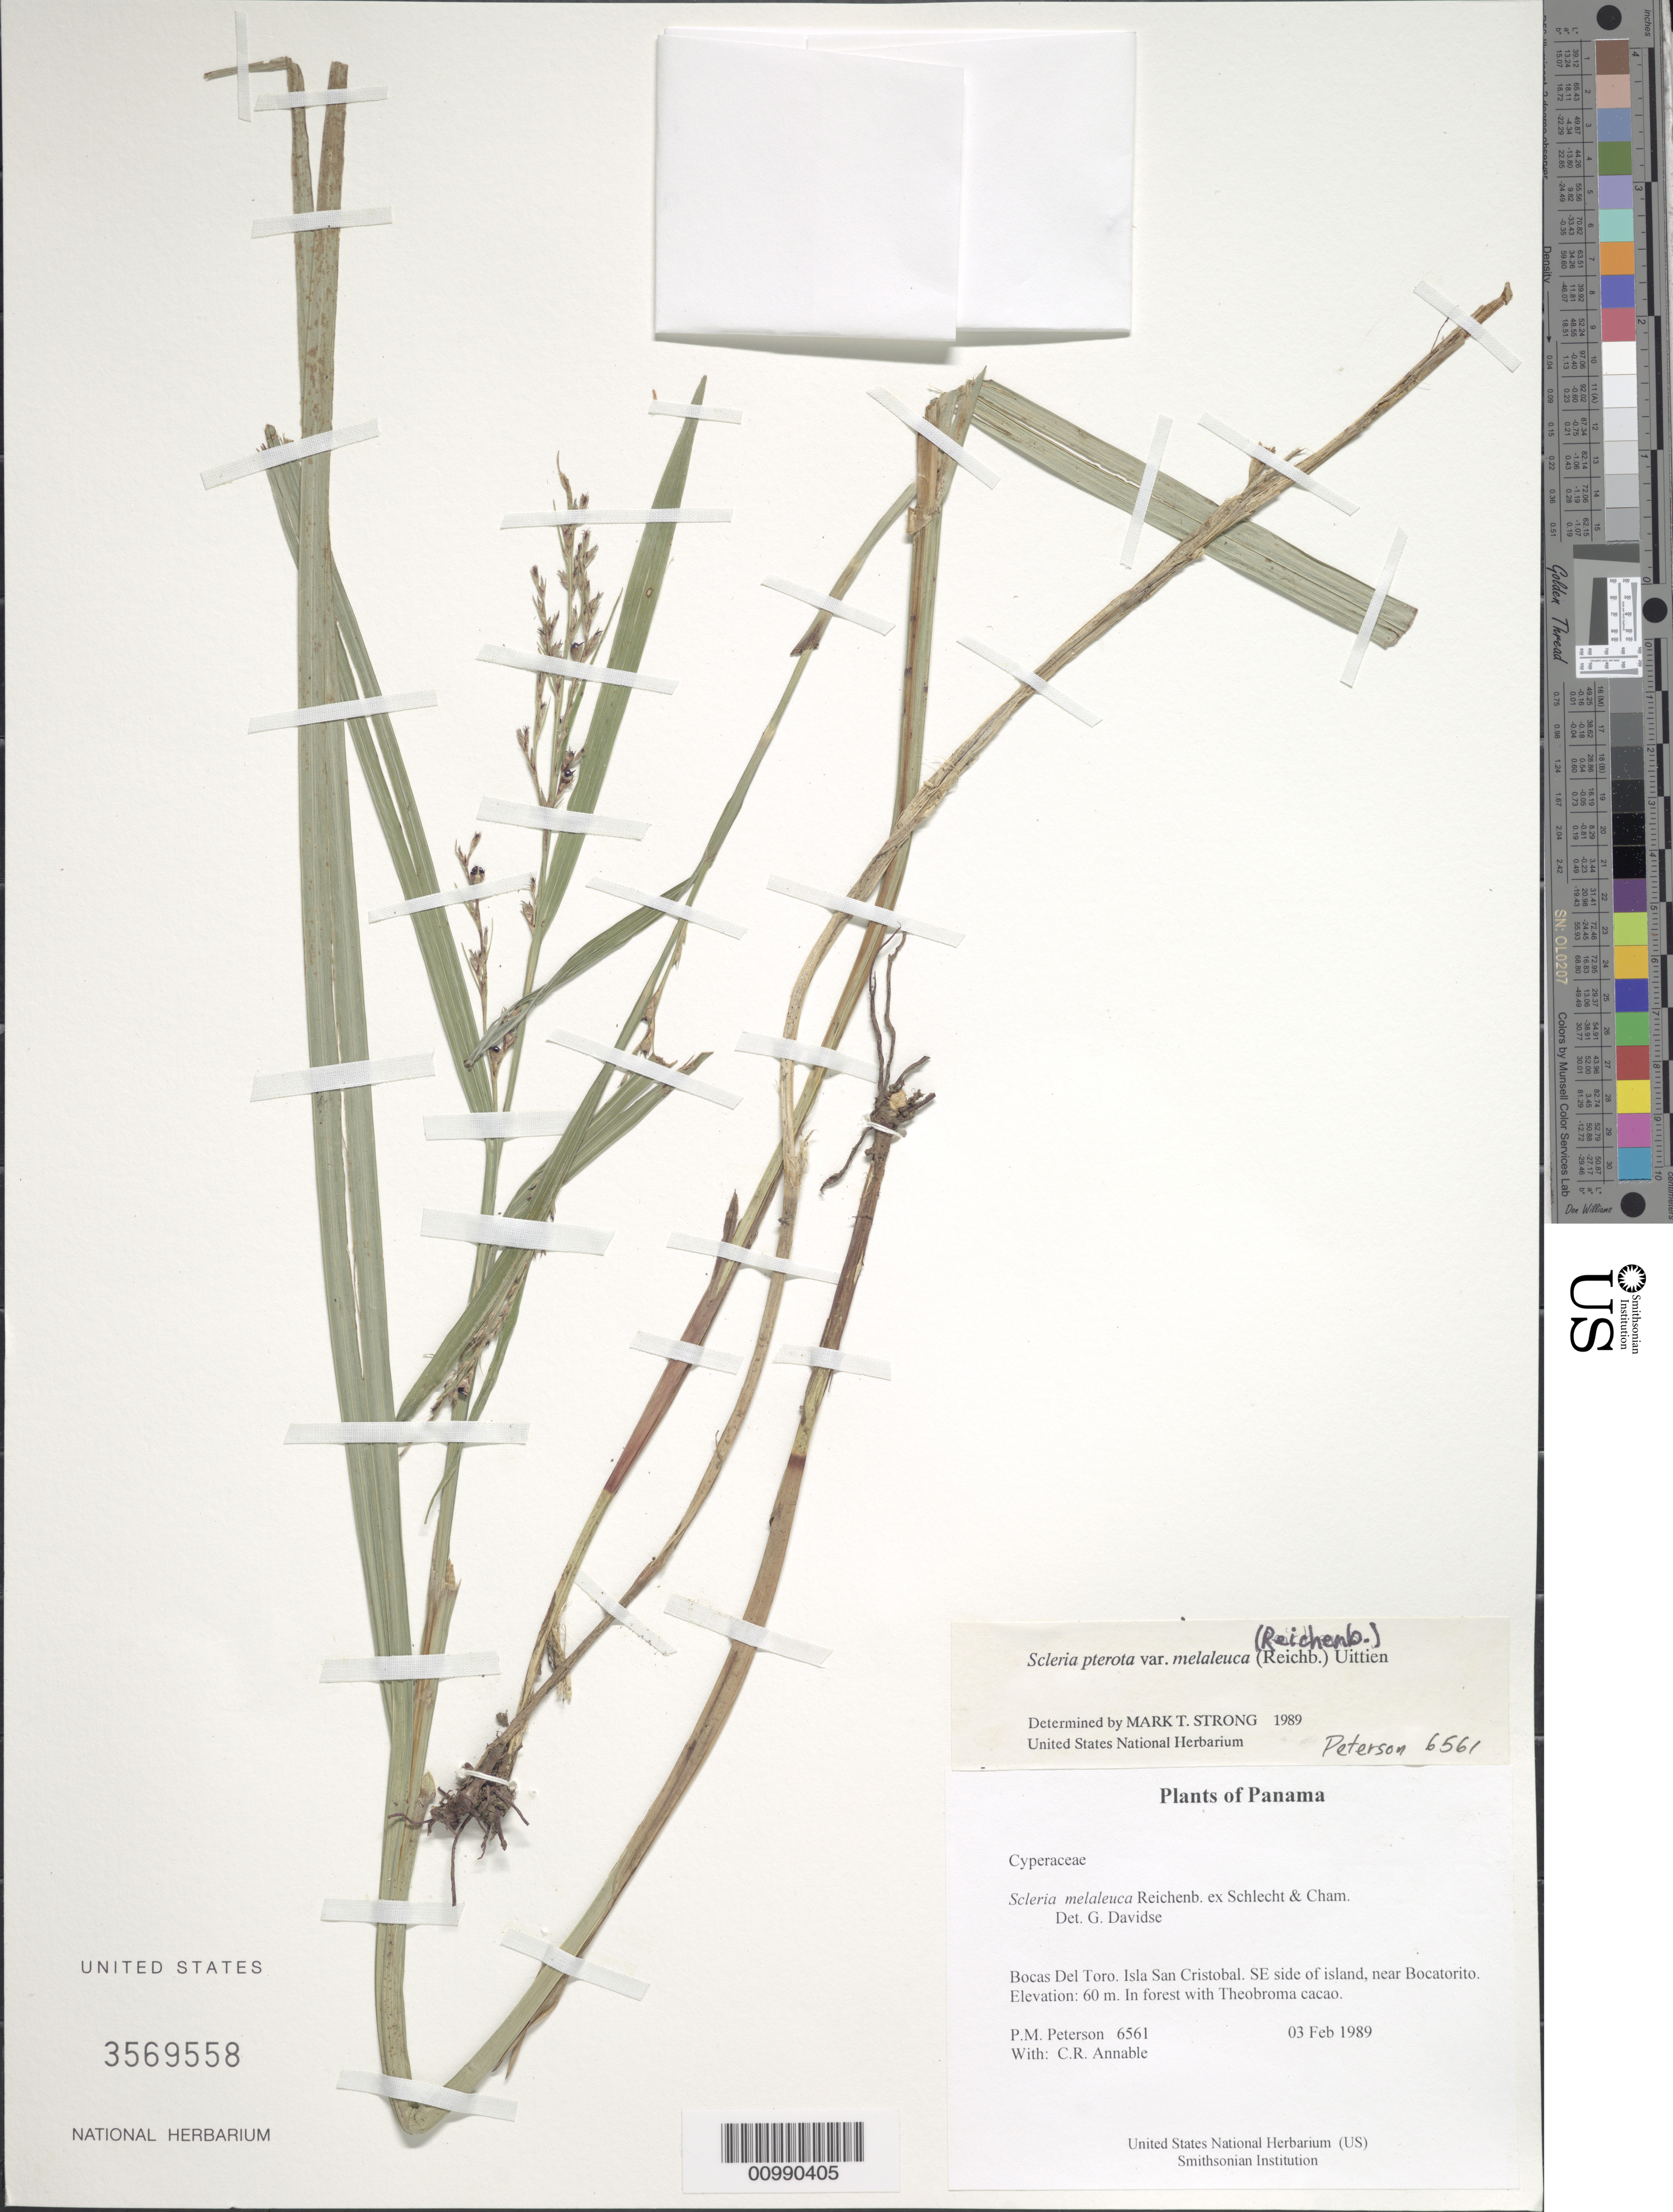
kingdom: Plantae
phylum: Tracheophyta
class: Liliopsida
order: Poales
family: Cyperaceae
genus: Scleria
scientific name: Scleria gaertneri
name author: Raddi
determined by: Strong, Mark T., (BOT), Smithsonian Institution - National Museum of Natural History (UNITED STATES)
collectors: P. M. Peterson & C. R. Annable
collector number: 06561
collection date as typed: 03 Feb 1989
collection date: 1989-02-03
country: Panama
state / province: Bocas del Toro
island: San Cristobal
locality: SE side of island, near Bocatorito.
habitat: In forest with Theobroma cacao.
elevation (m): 60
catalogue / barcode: US 3569558